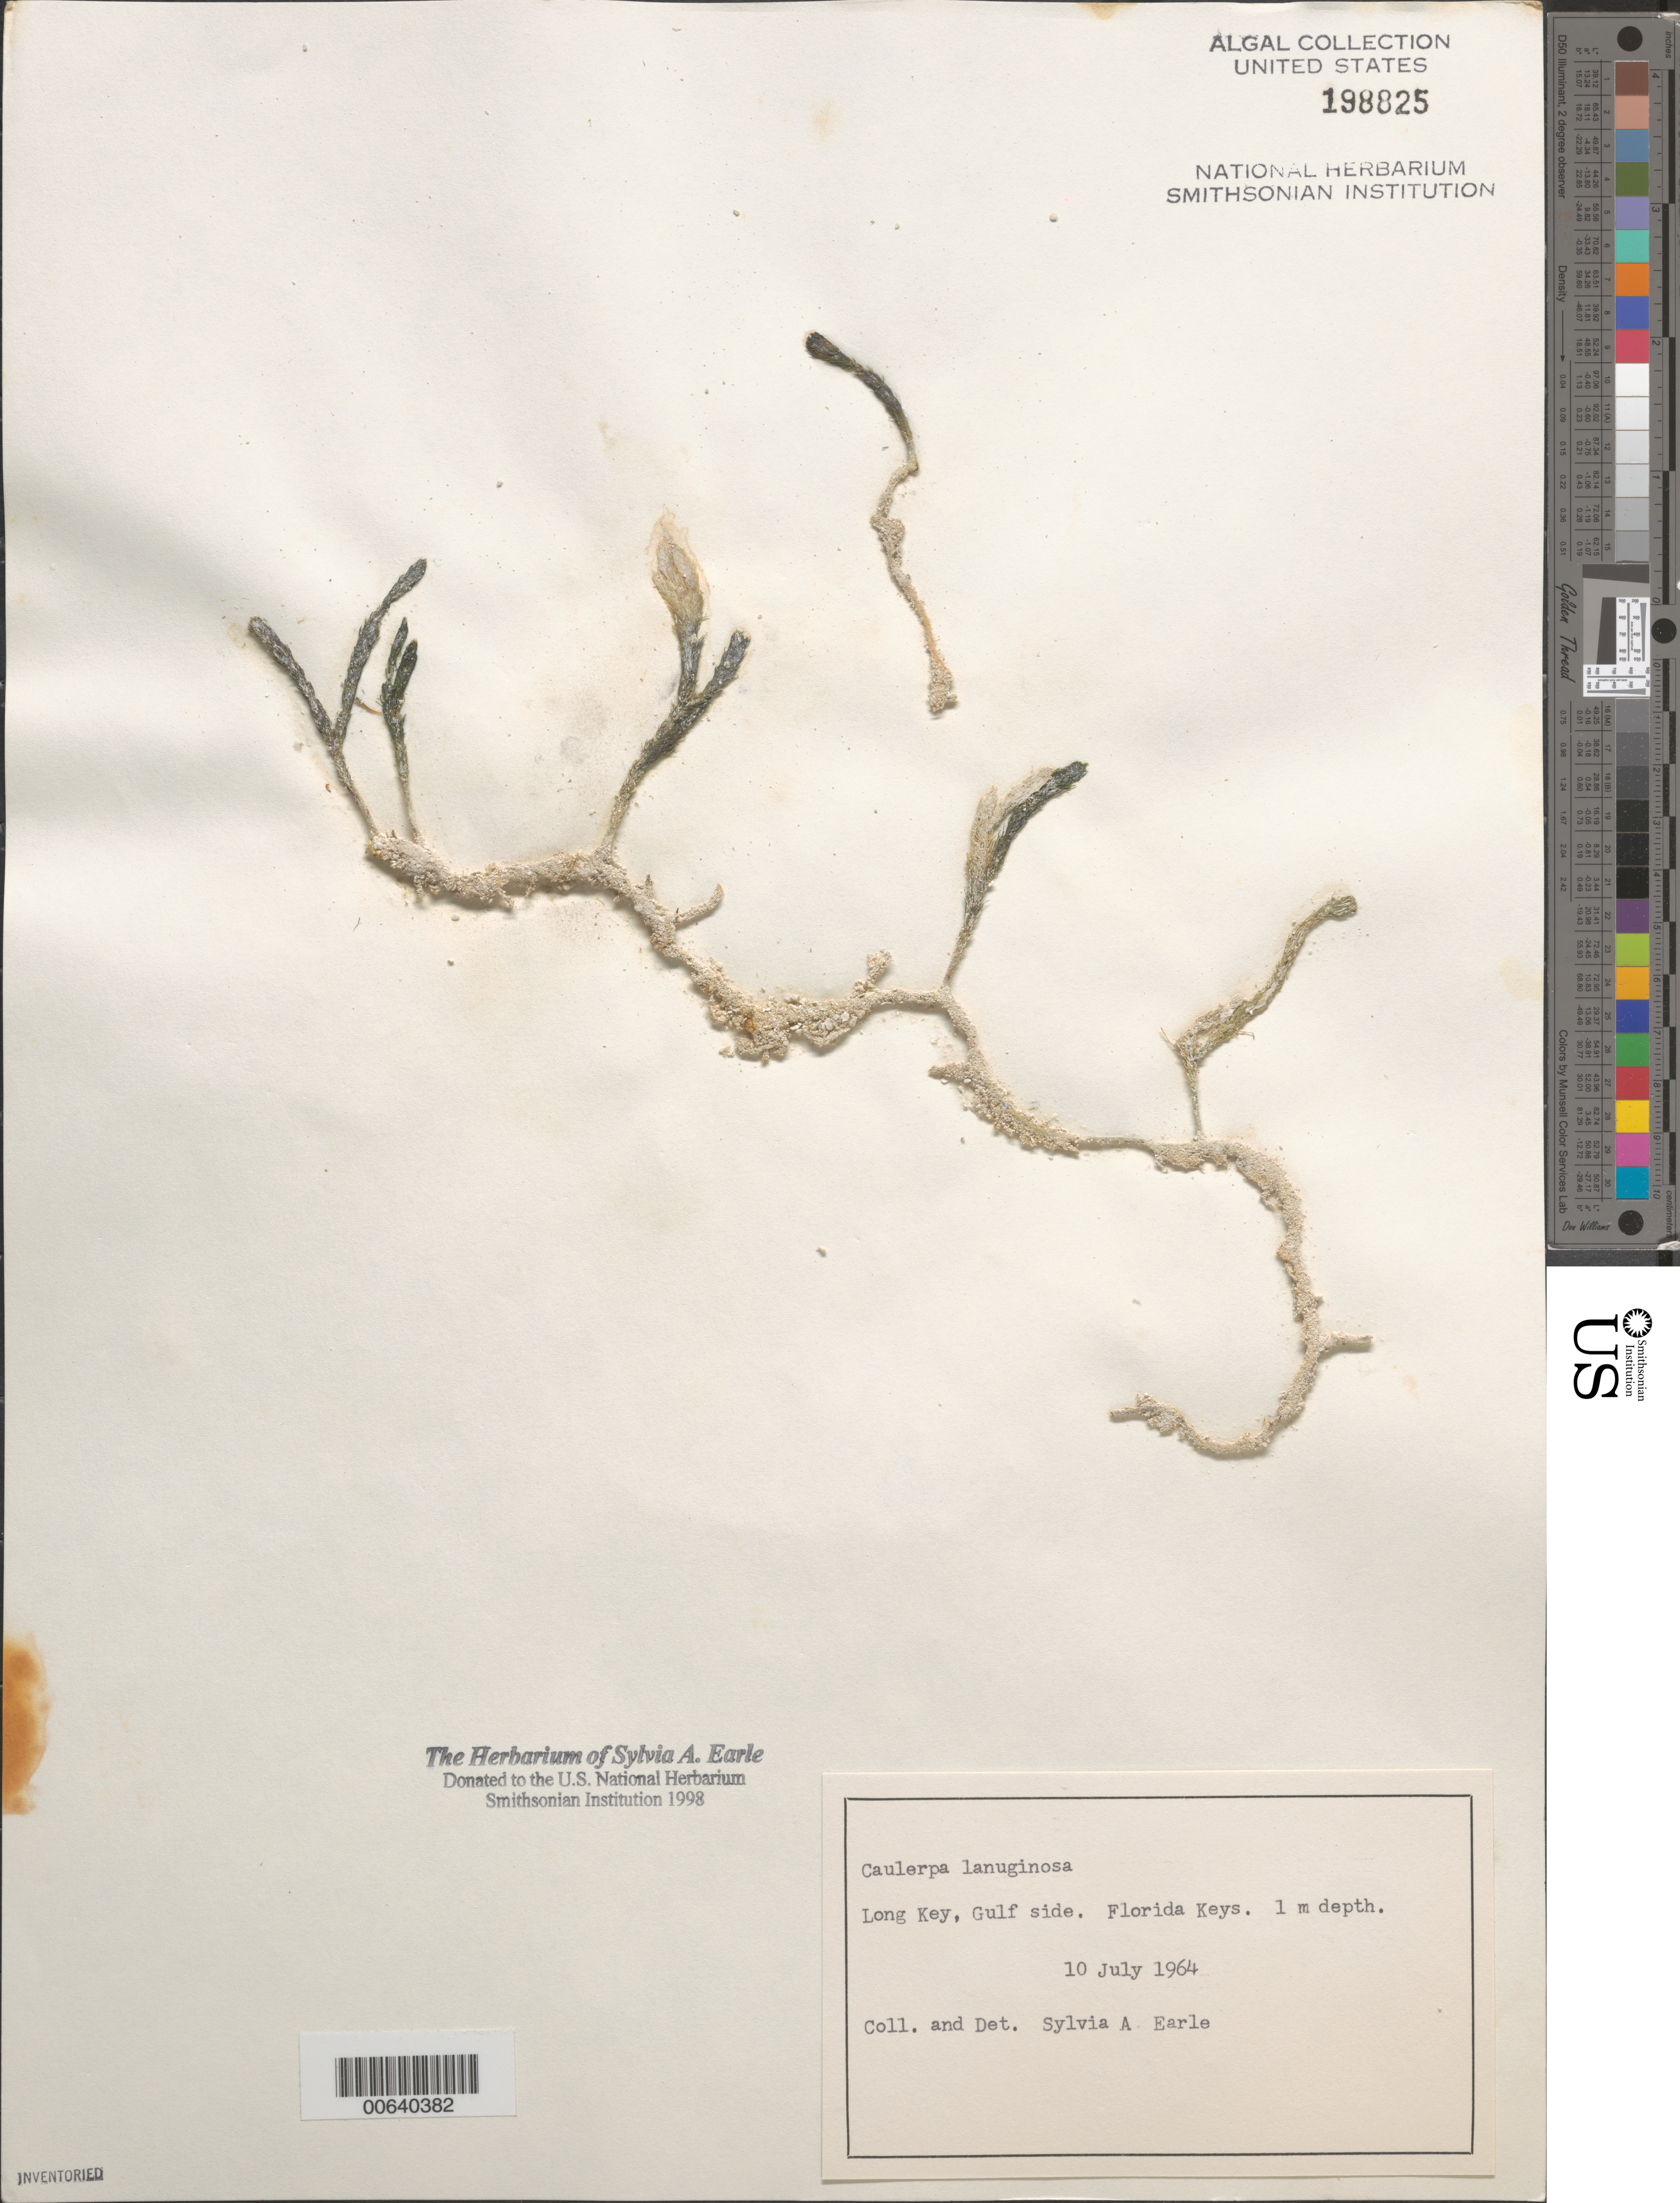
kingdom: Plantae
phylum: Chlorophyta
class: Ulvophyceae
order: Bryopsidales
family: Caulerpaceae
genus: Caulerpa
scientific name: Caulerpa lanuginosa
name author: J. Agardh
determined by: Earle, S. A.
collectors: S. A. Earle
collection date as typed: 10 Jul 1964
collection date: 1964-07-10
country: United States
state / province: Florida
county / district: Monroe County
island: Long Key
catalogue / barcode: US 198825